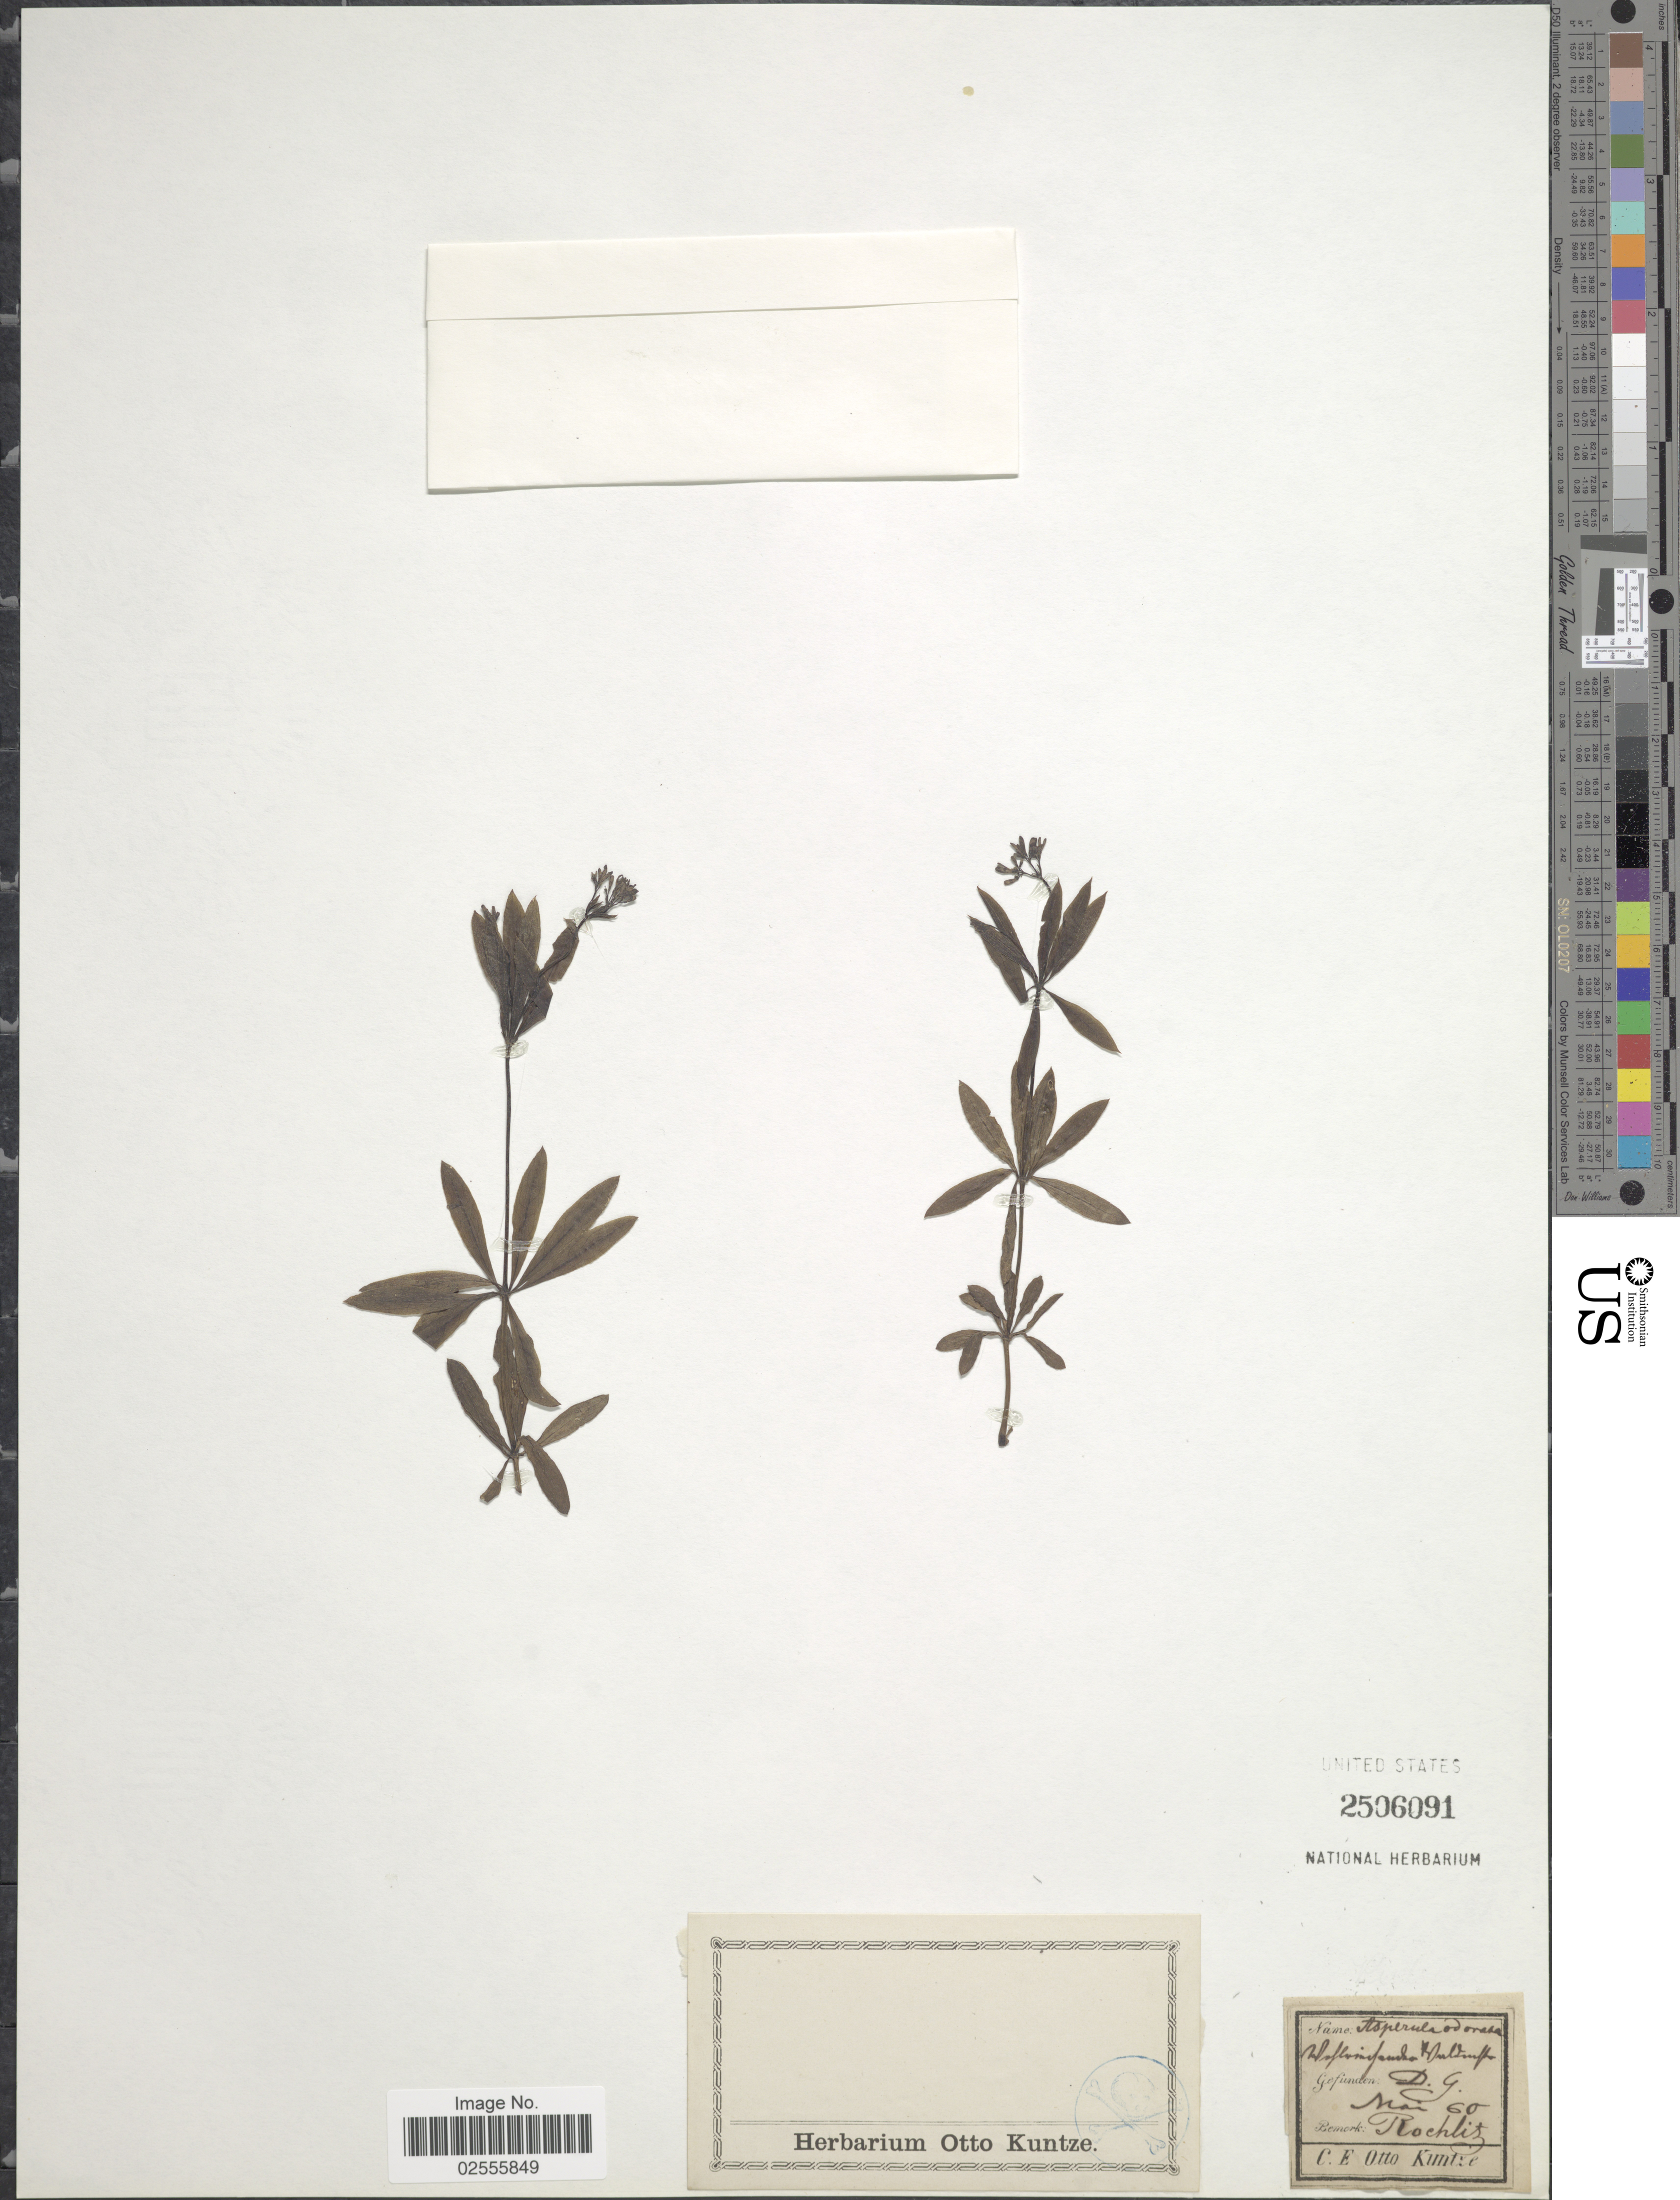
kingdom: Plantae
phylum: Tracheophyta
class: Magnoliopsida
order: Gentianales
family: Rubiaceae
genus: Asperula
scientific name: Asperula odorata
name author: L.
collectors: C.E.O. Kuntze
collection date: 1860-05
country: Germany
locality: D.G., Rochlitz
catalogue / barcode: US 2506091